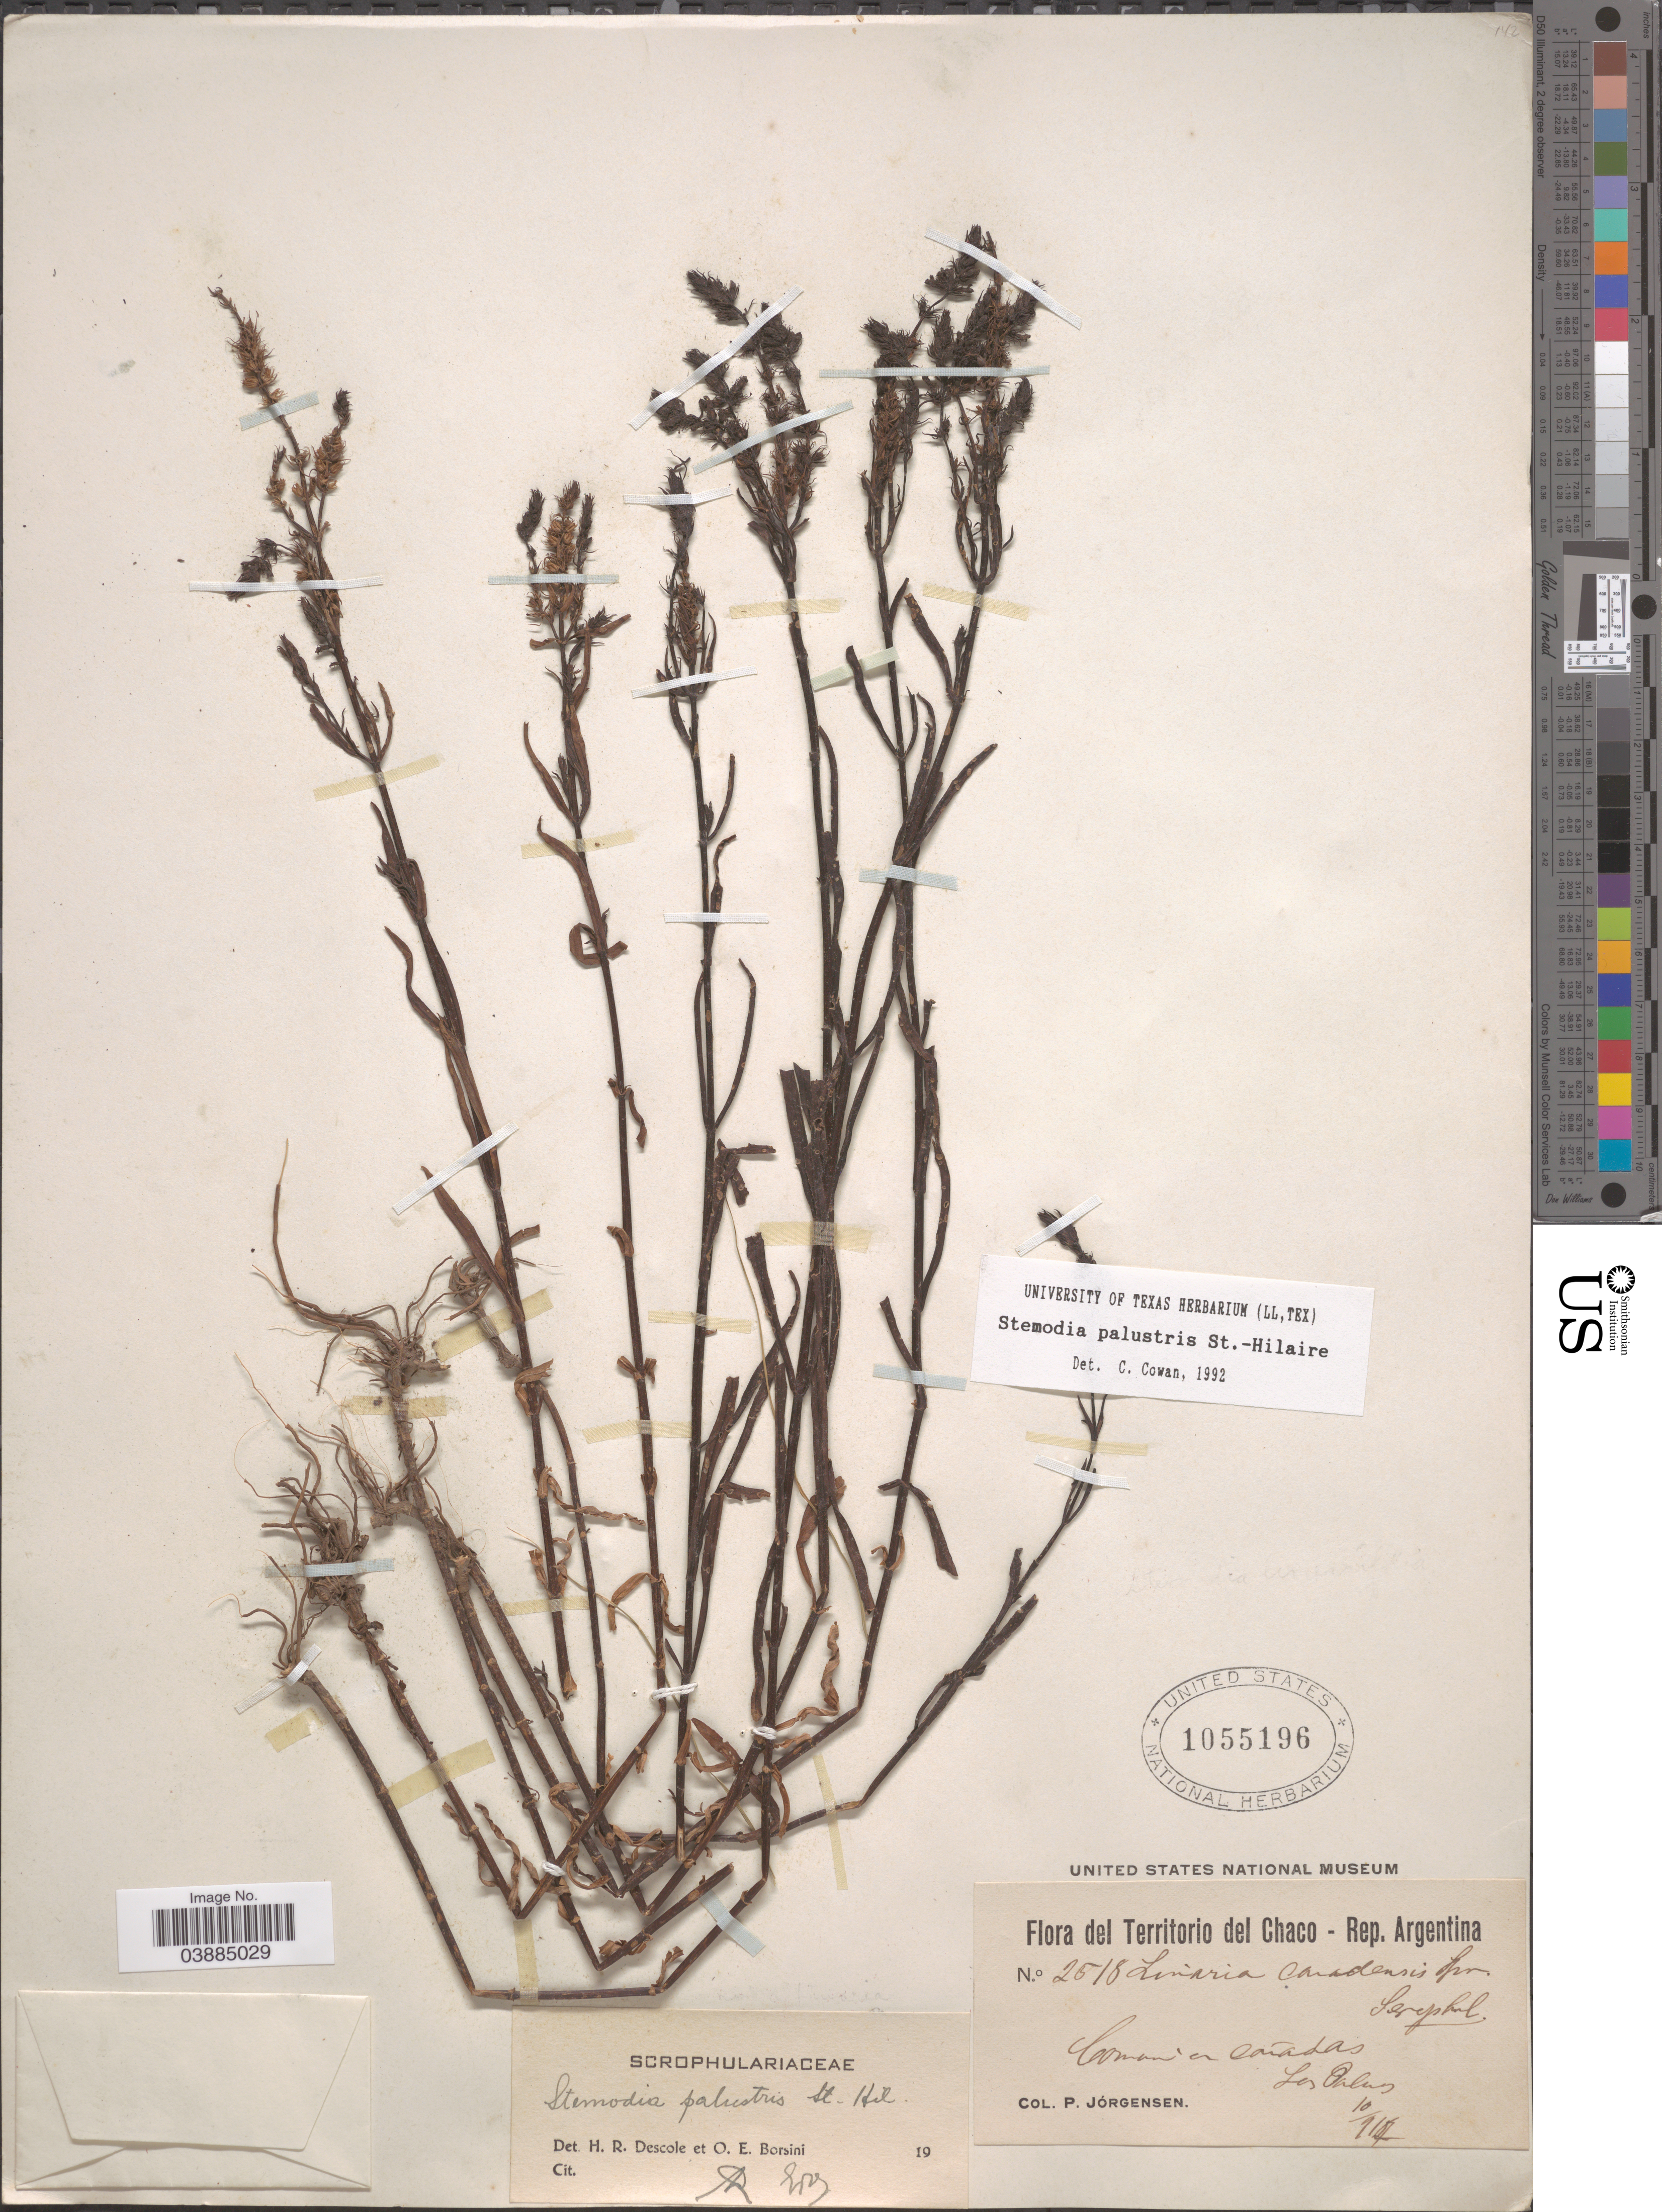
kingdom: Plantae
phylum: Tracheophyta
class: Magnoliopsida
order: Lamiales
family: Plantaginaceae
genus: Stemodia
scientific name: Stemodia palustris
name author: A. St.-Hil.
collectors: P. Jörgensen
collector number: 2518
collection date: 1917-10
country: Argentina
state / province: Chaco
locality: Las Palmas.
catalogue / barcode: US 1055196